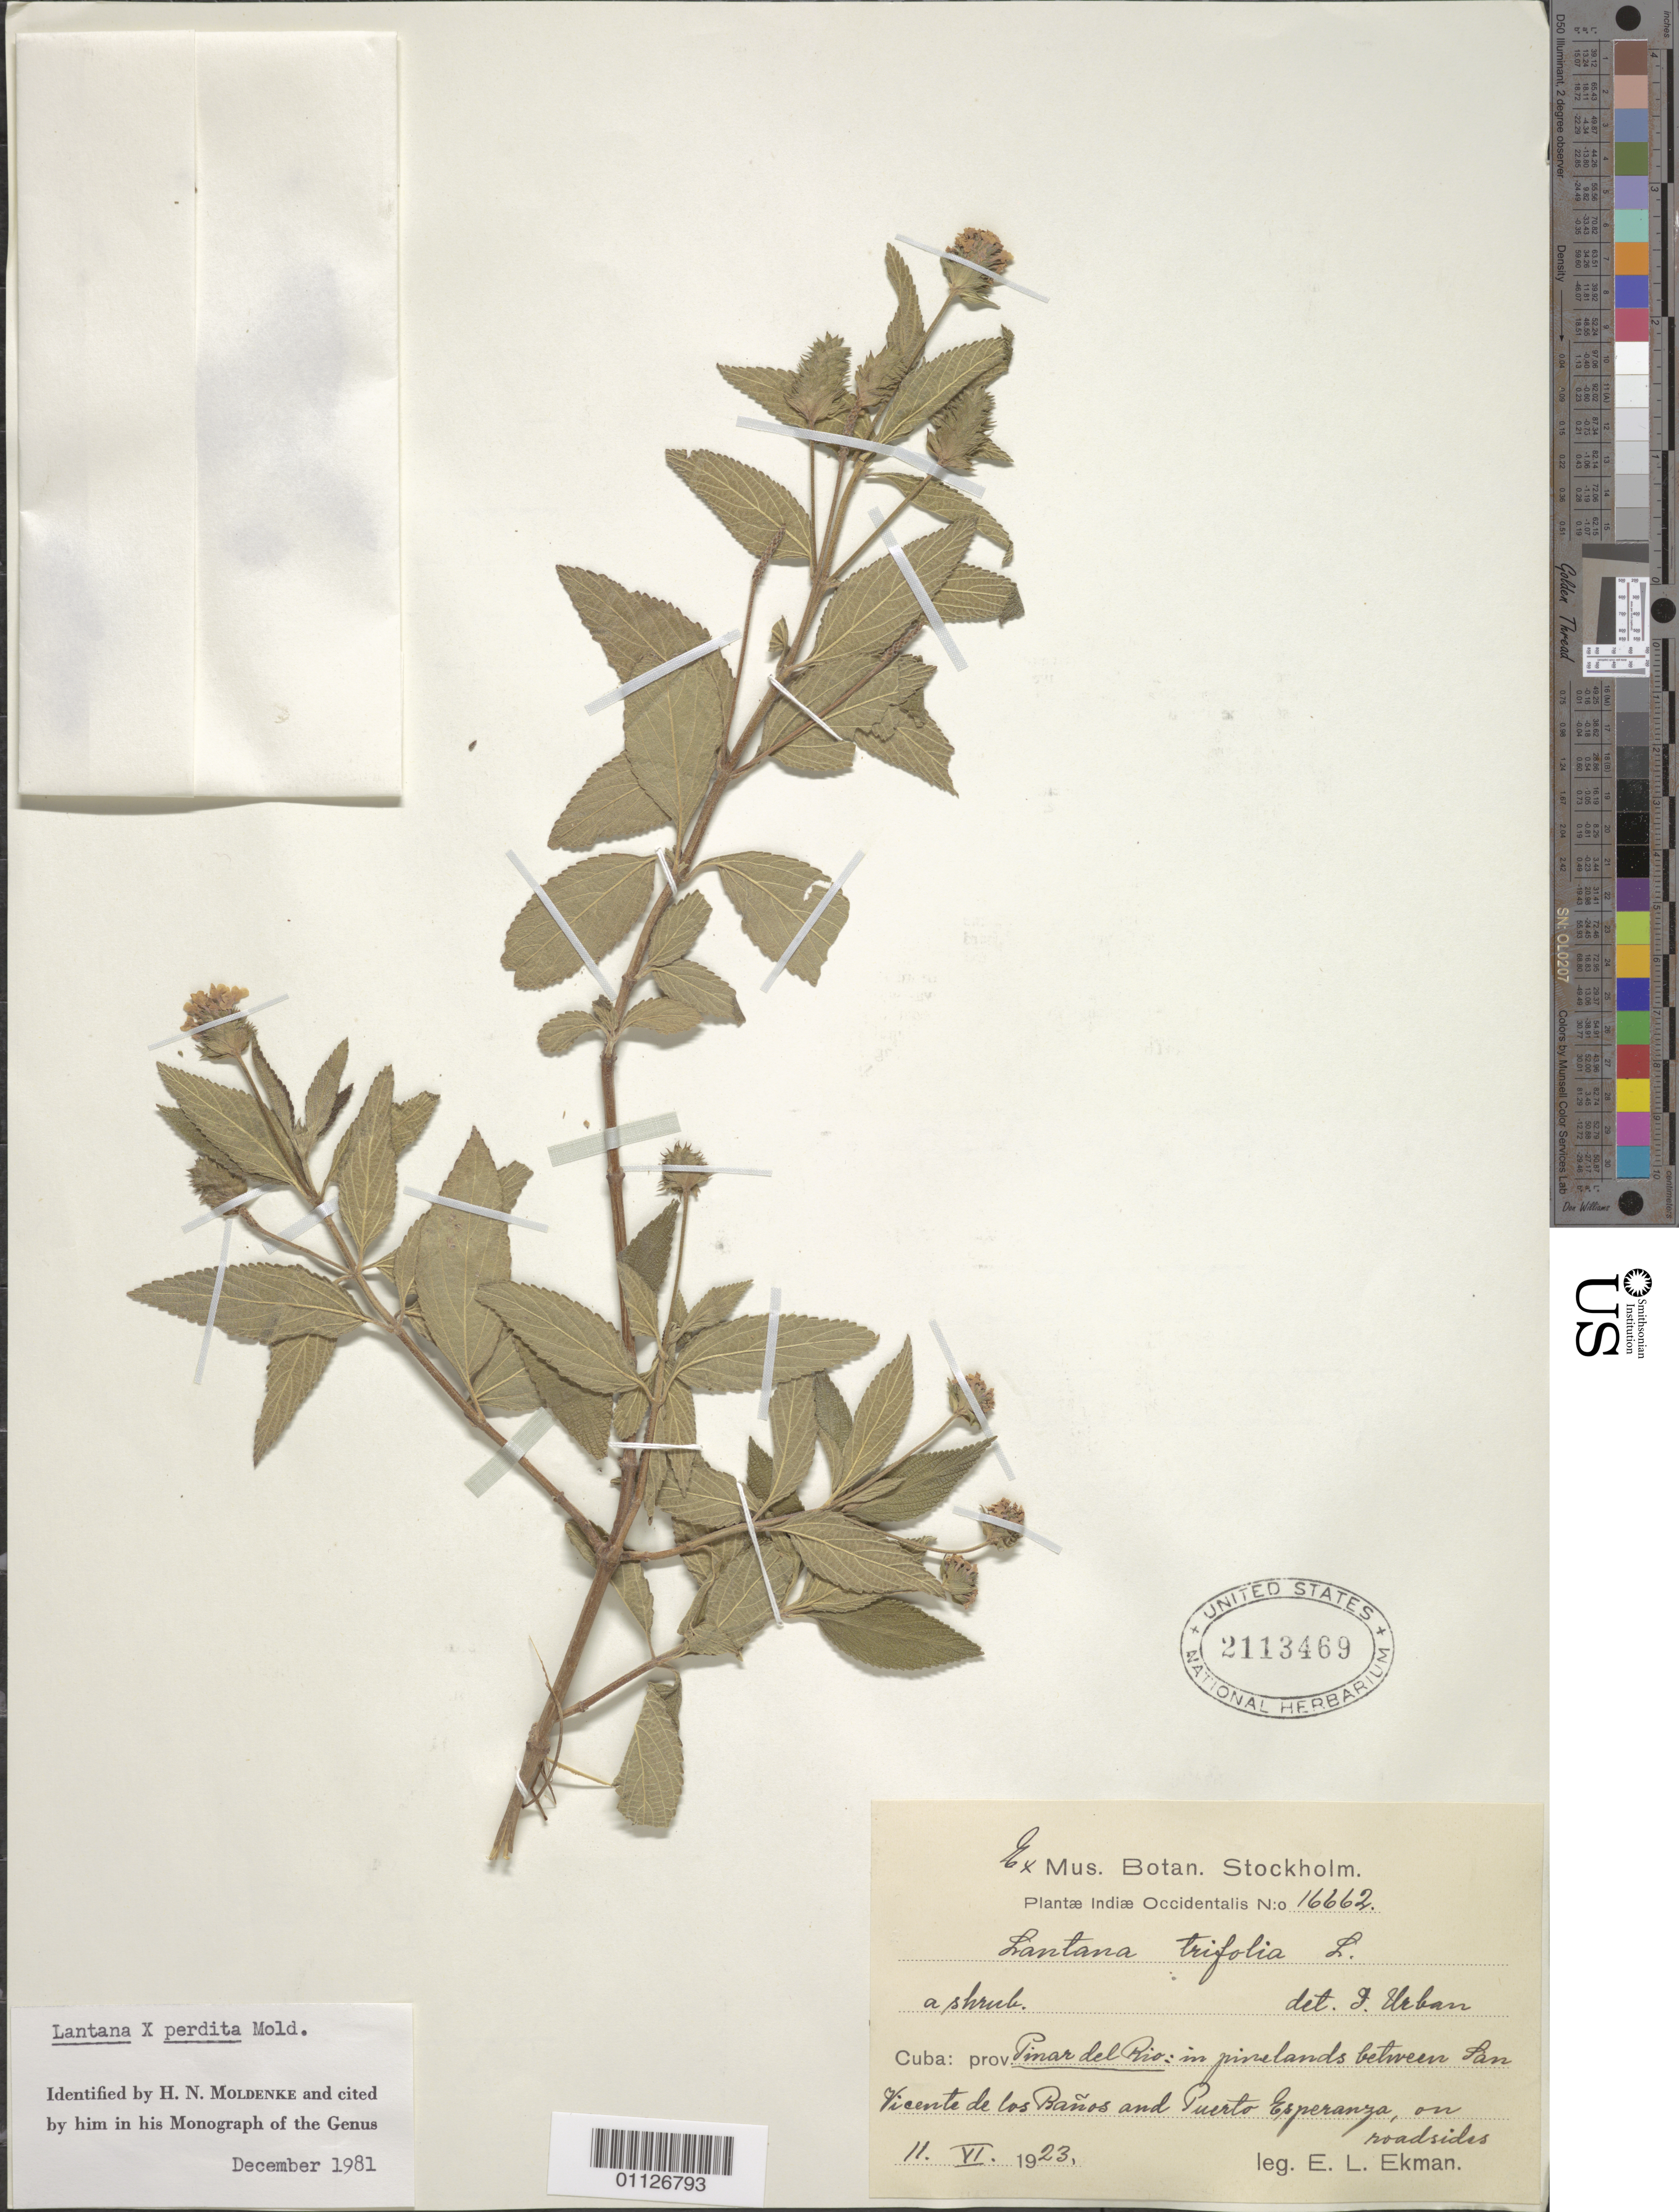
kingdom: Plantae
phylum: Tracheophyta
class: Magnoliopsida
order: Lamiales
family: Verbenaceae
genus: Lantana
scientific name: Lantana x perdita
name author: Moldenke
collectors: E. L. Ekman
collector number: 16662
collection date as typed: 11 Jun 1923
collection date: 1923-06-11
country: Cuba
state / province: Pinar del Rio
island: Cuba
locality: in pinelands between San Vincente de los Banos and Puerto Esparanza, on roadsides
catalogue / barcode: US 2113469